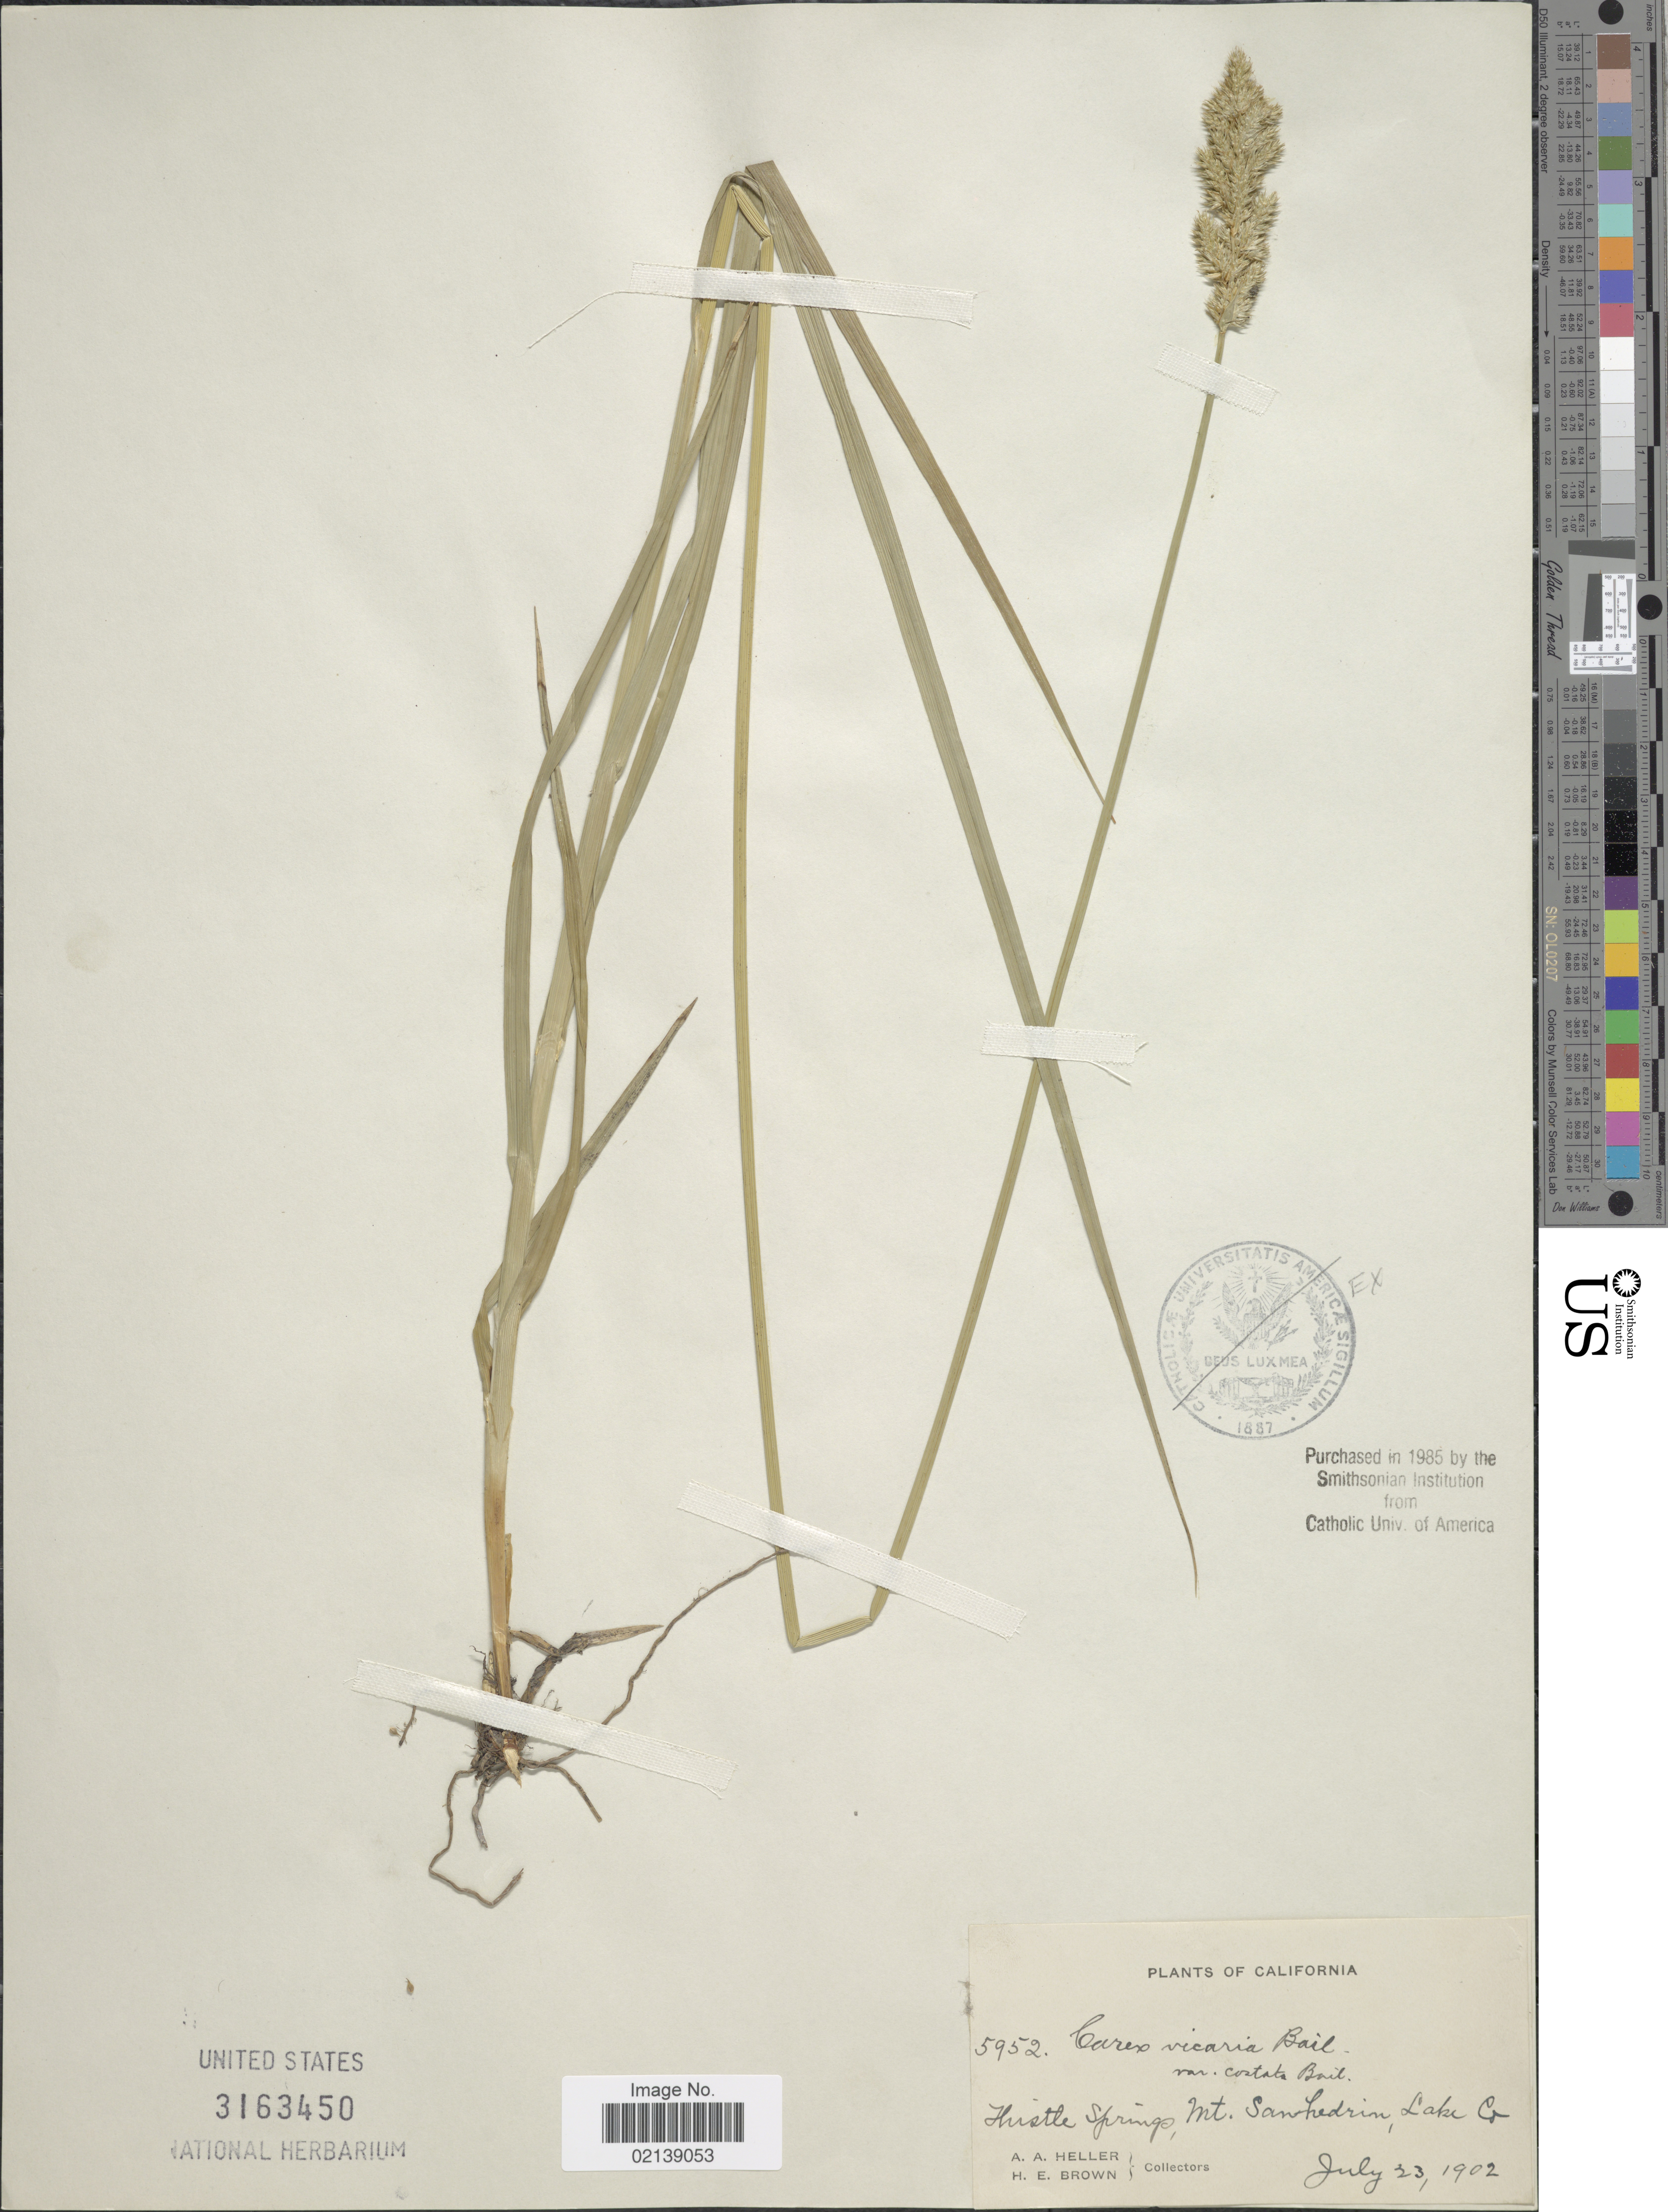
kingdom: Plantae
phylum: Tracheophyta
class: Liliopsida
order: Poales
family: Cyperaceae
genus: Carex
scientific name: Carex densa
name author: (L.H. Bailey) L.H. Bailey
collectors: A. A. Heller & H. E. Brown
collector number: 5952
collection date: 1902-07-23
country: United States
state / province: California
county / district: Lake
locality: Hustle Springs, Mt Sawhedrin, Lake Co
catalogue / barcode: US 3163450